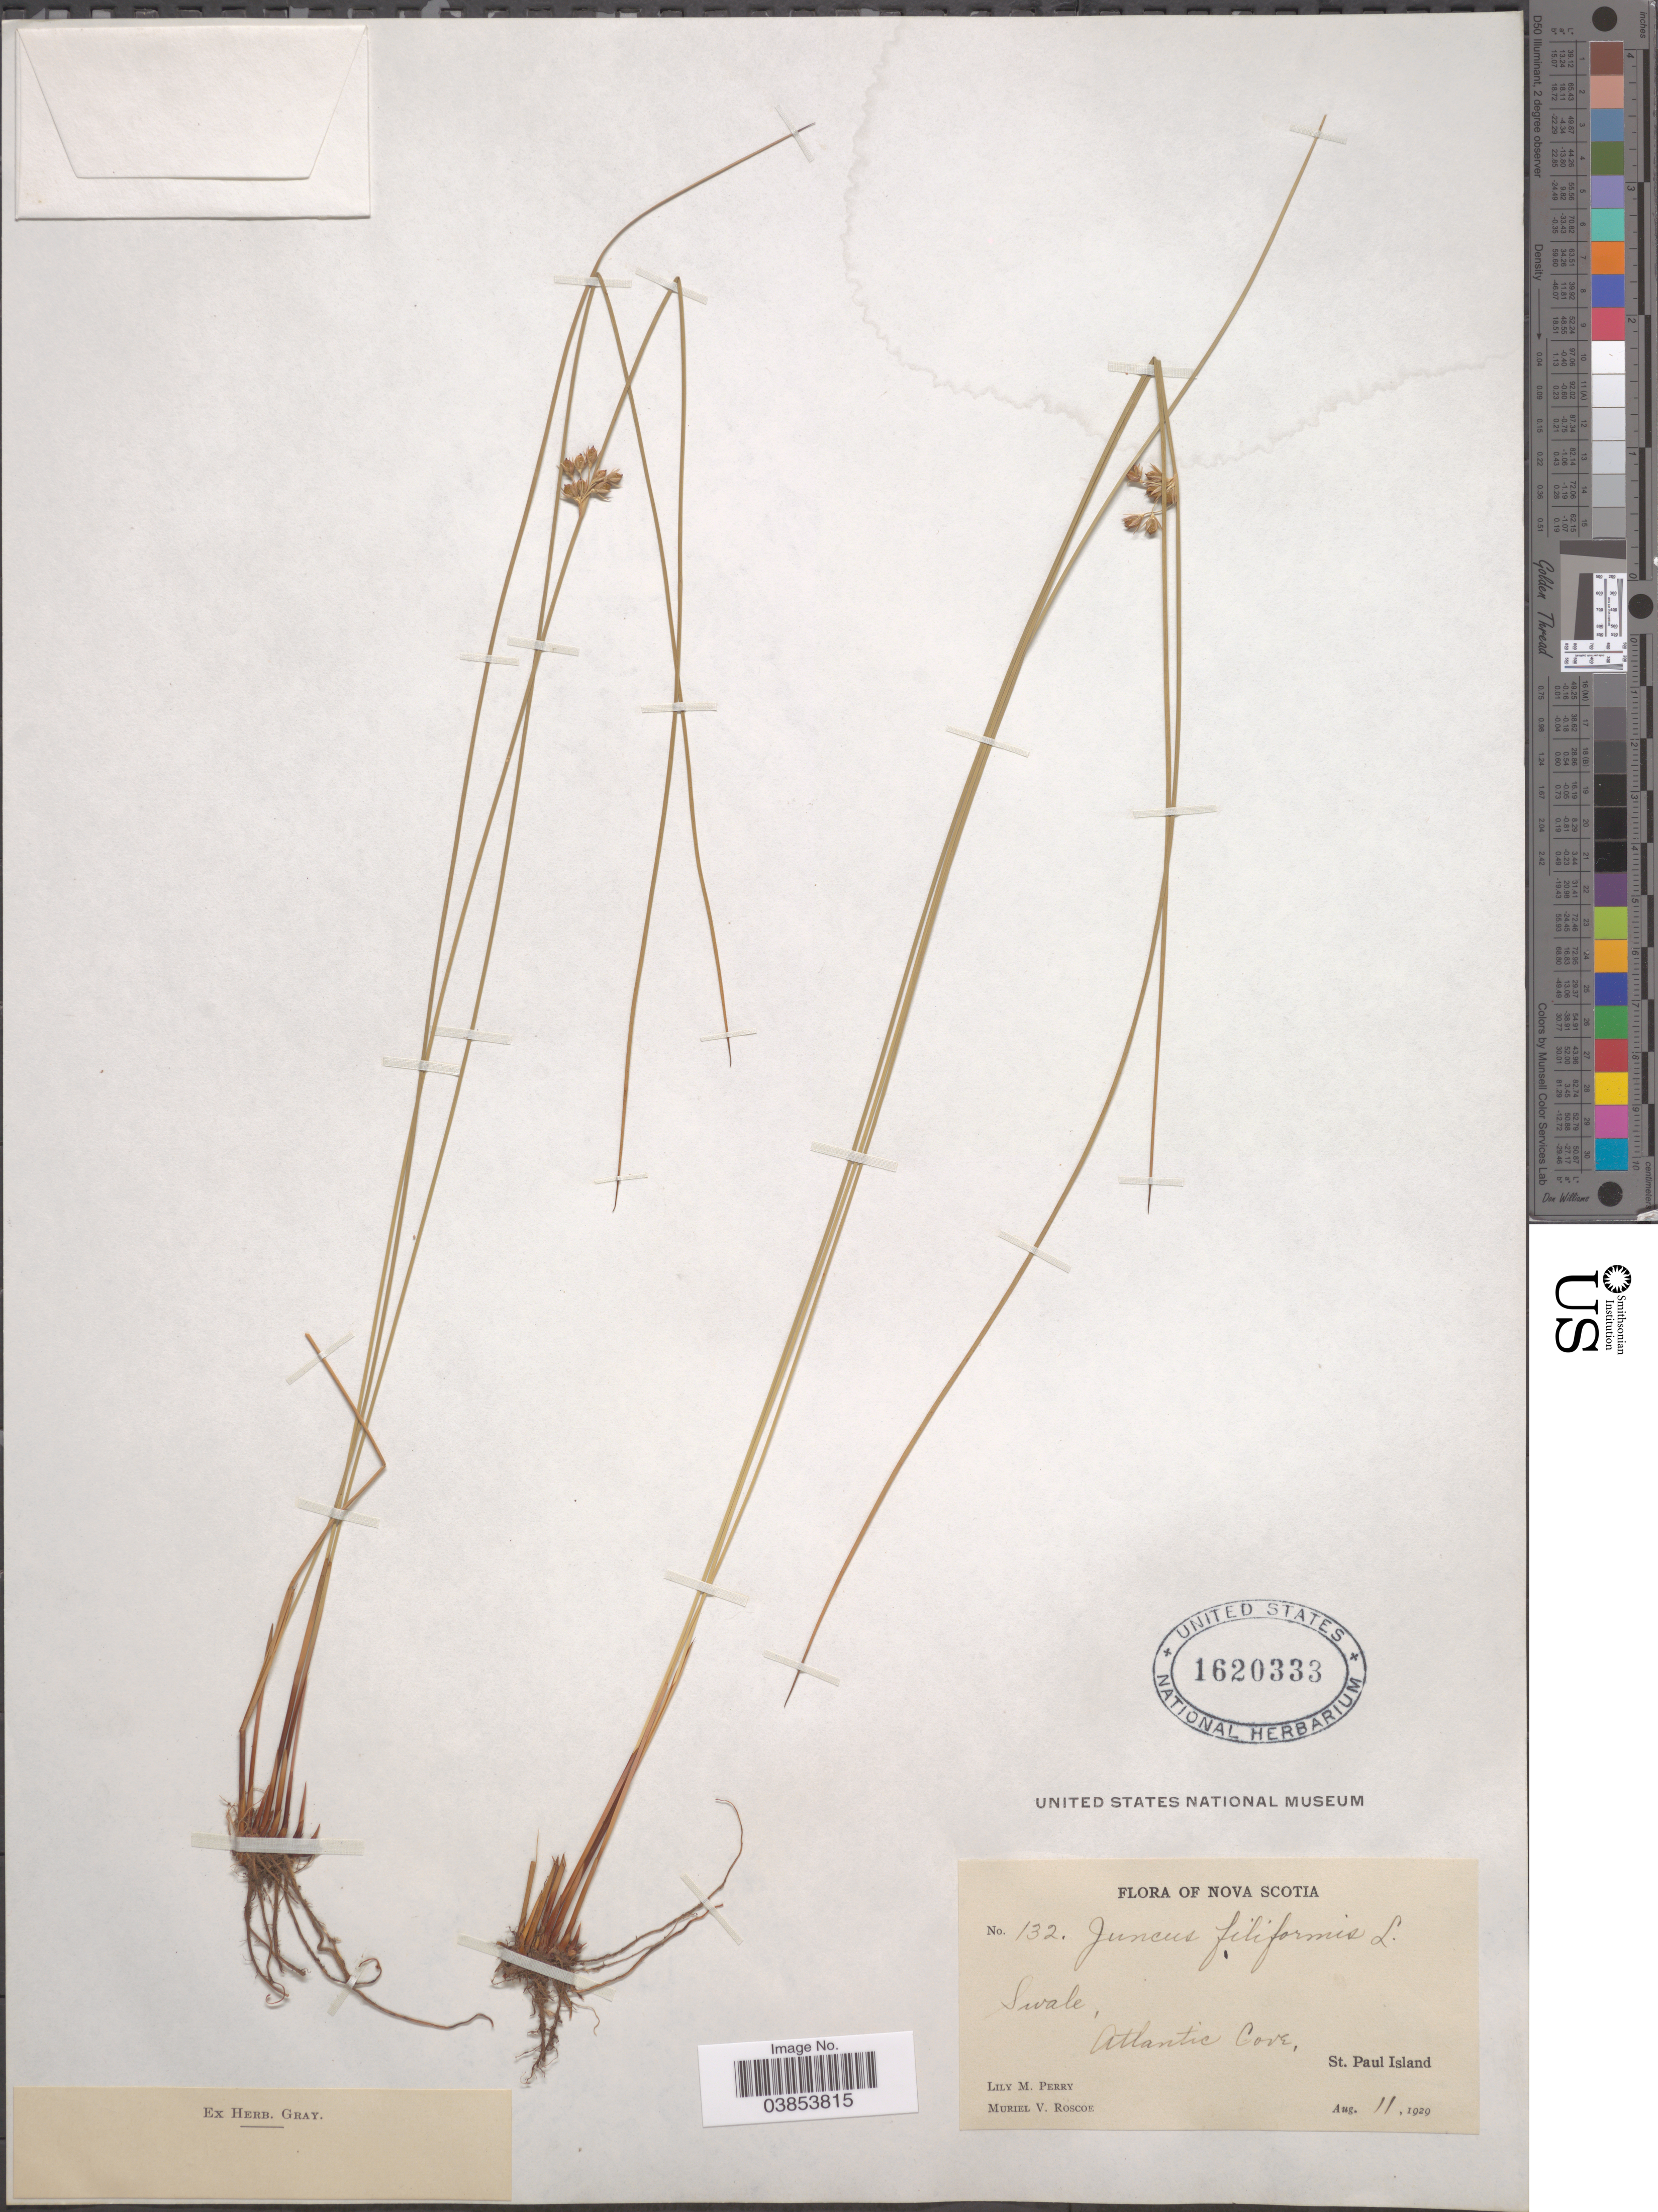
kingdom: Plantae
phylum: Tracheophyta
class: Liliopsida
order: Poales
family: Juncaceae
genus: Juncus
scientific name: Juncus filiformis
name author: L.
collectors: L. M. Perry & M. Roscoe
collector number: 132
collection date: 1929-08-11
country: Canada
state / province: Nova Scotia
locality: Swale, Atlantic Cove, St. Paul Island.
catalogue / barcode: US 1620333